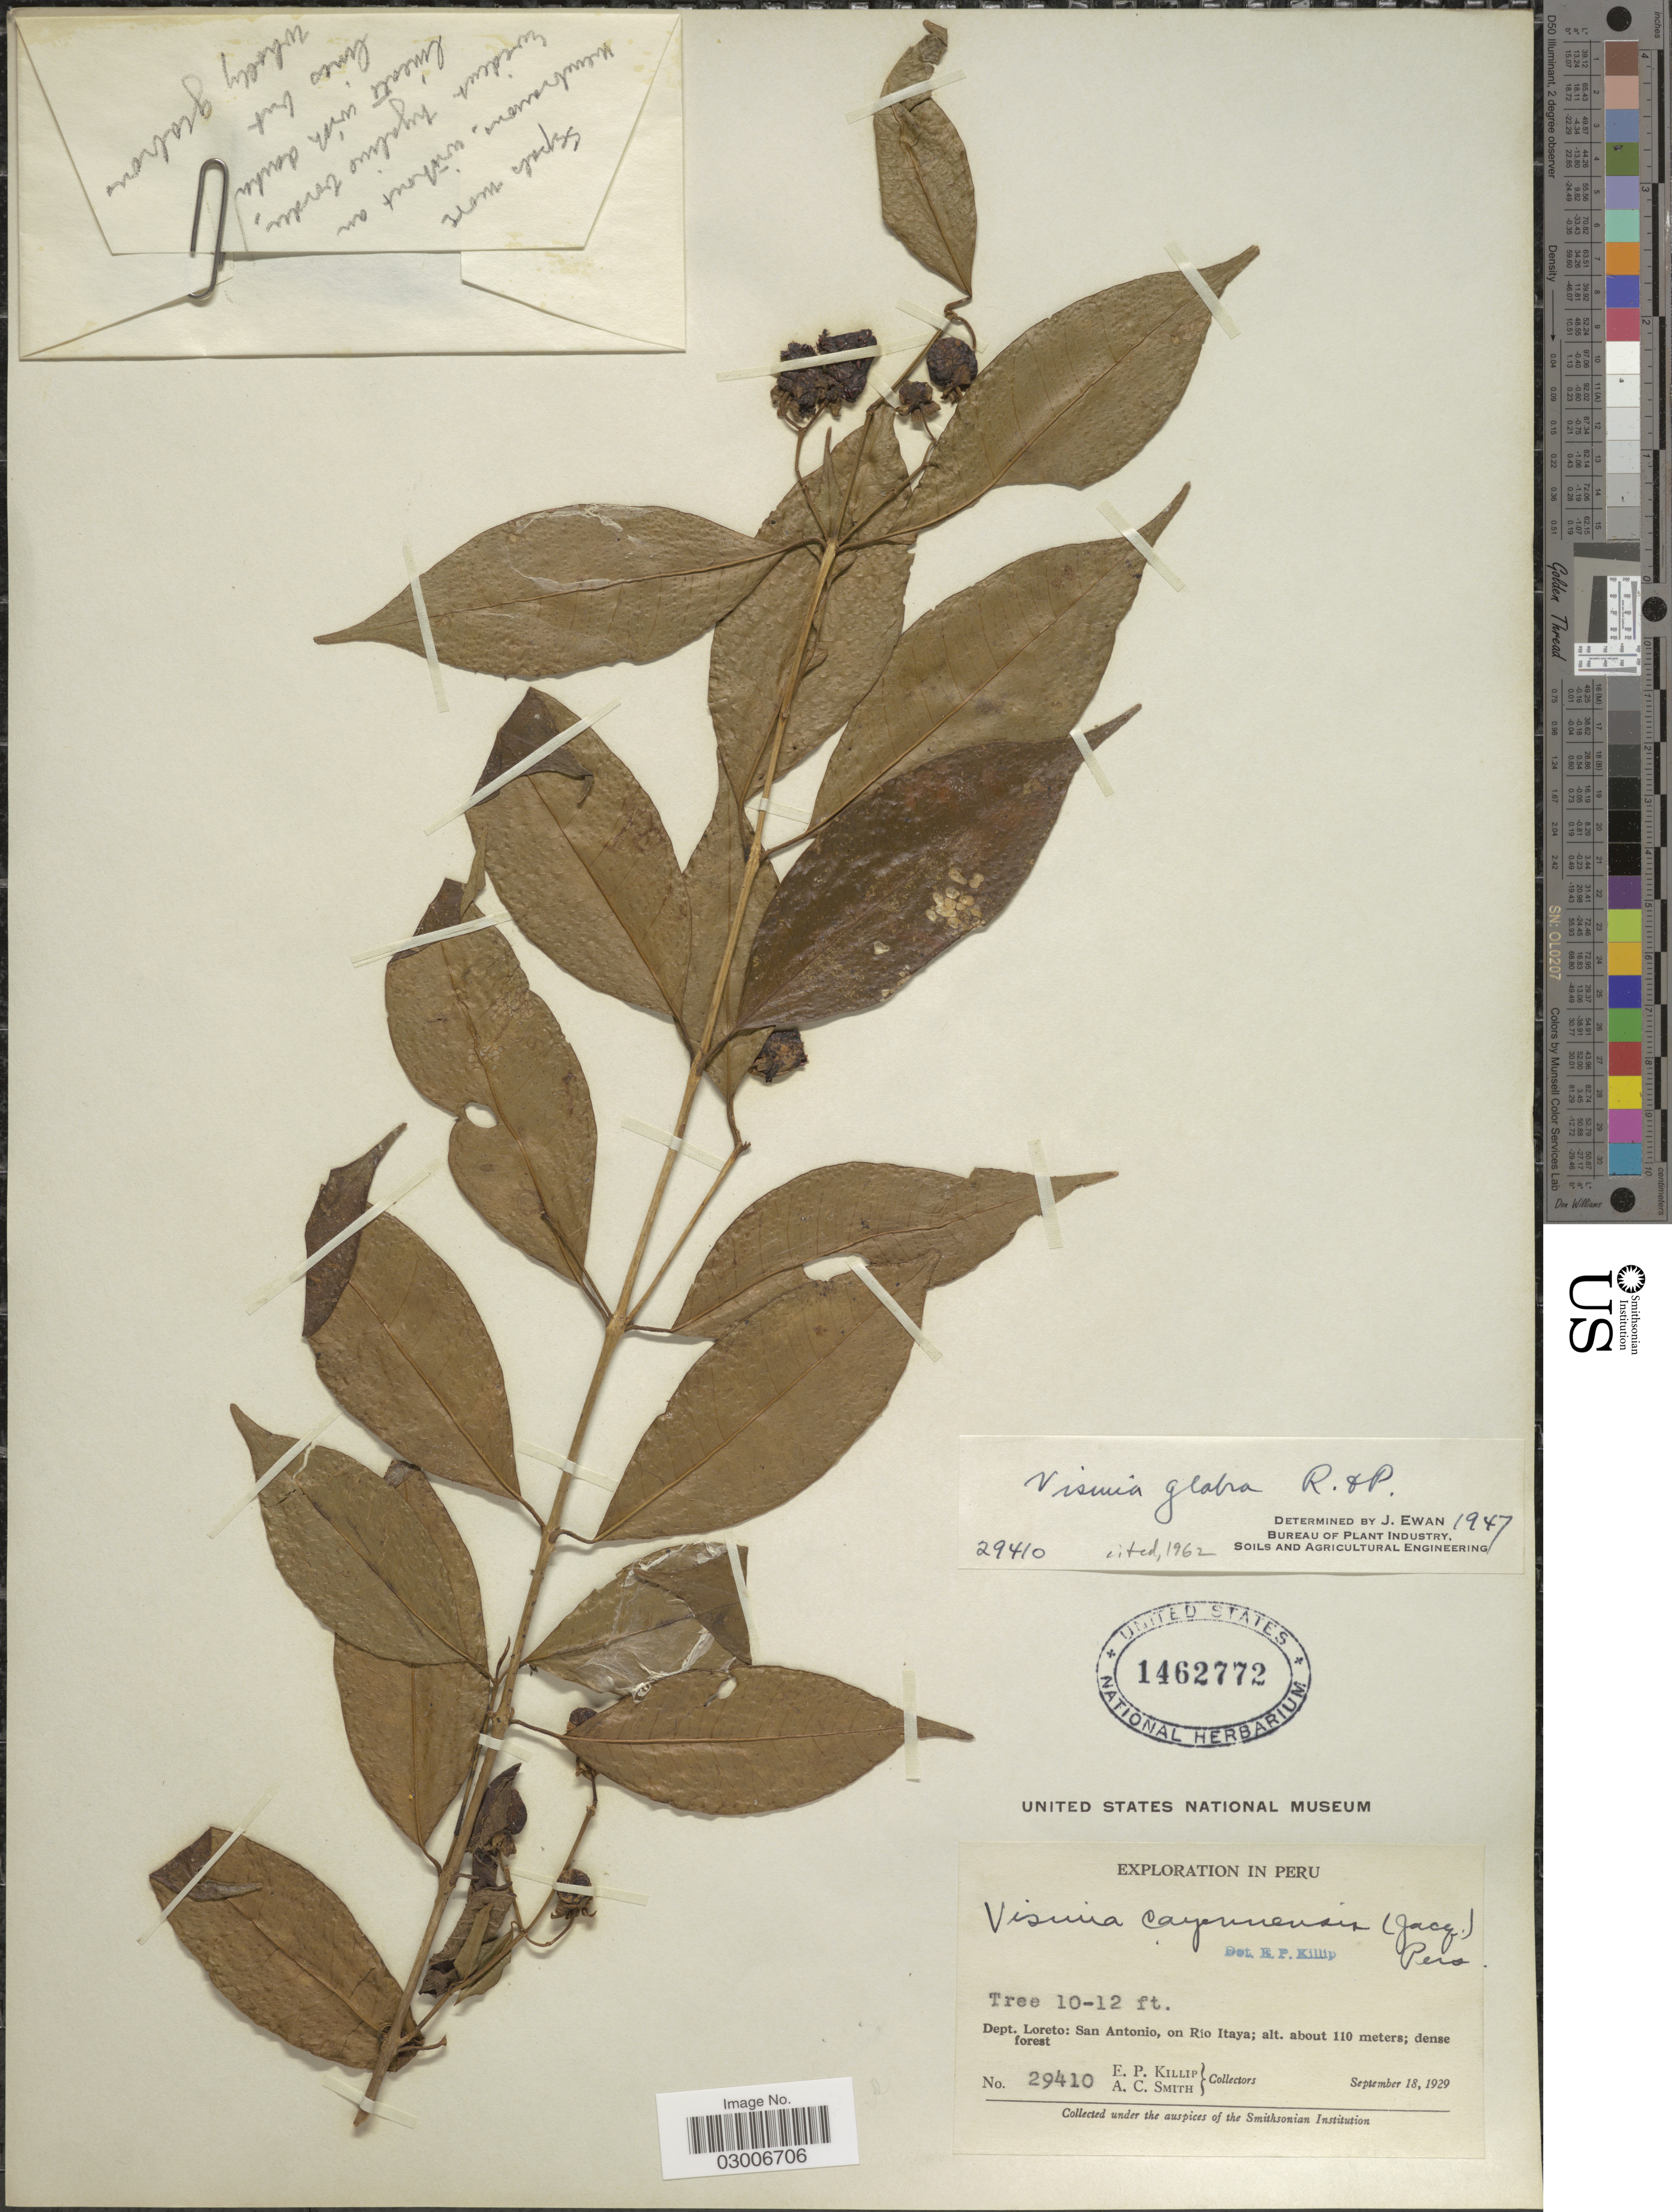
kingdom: Plantae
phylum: Tracheophyta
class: Magnoliopsida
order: Malpighiales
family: Hypericaceae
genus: Vismia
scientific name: Vismia glabra subsp. glabra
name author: Ruiz & Pav.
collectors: E. P. Killip & A. C. Smith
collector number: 29410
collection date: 1929-09-18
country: Peru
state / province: Loreto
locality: Dept. Loreto: San Antonio, on Rio Itaya.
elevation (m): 110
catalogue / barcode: US 1462772